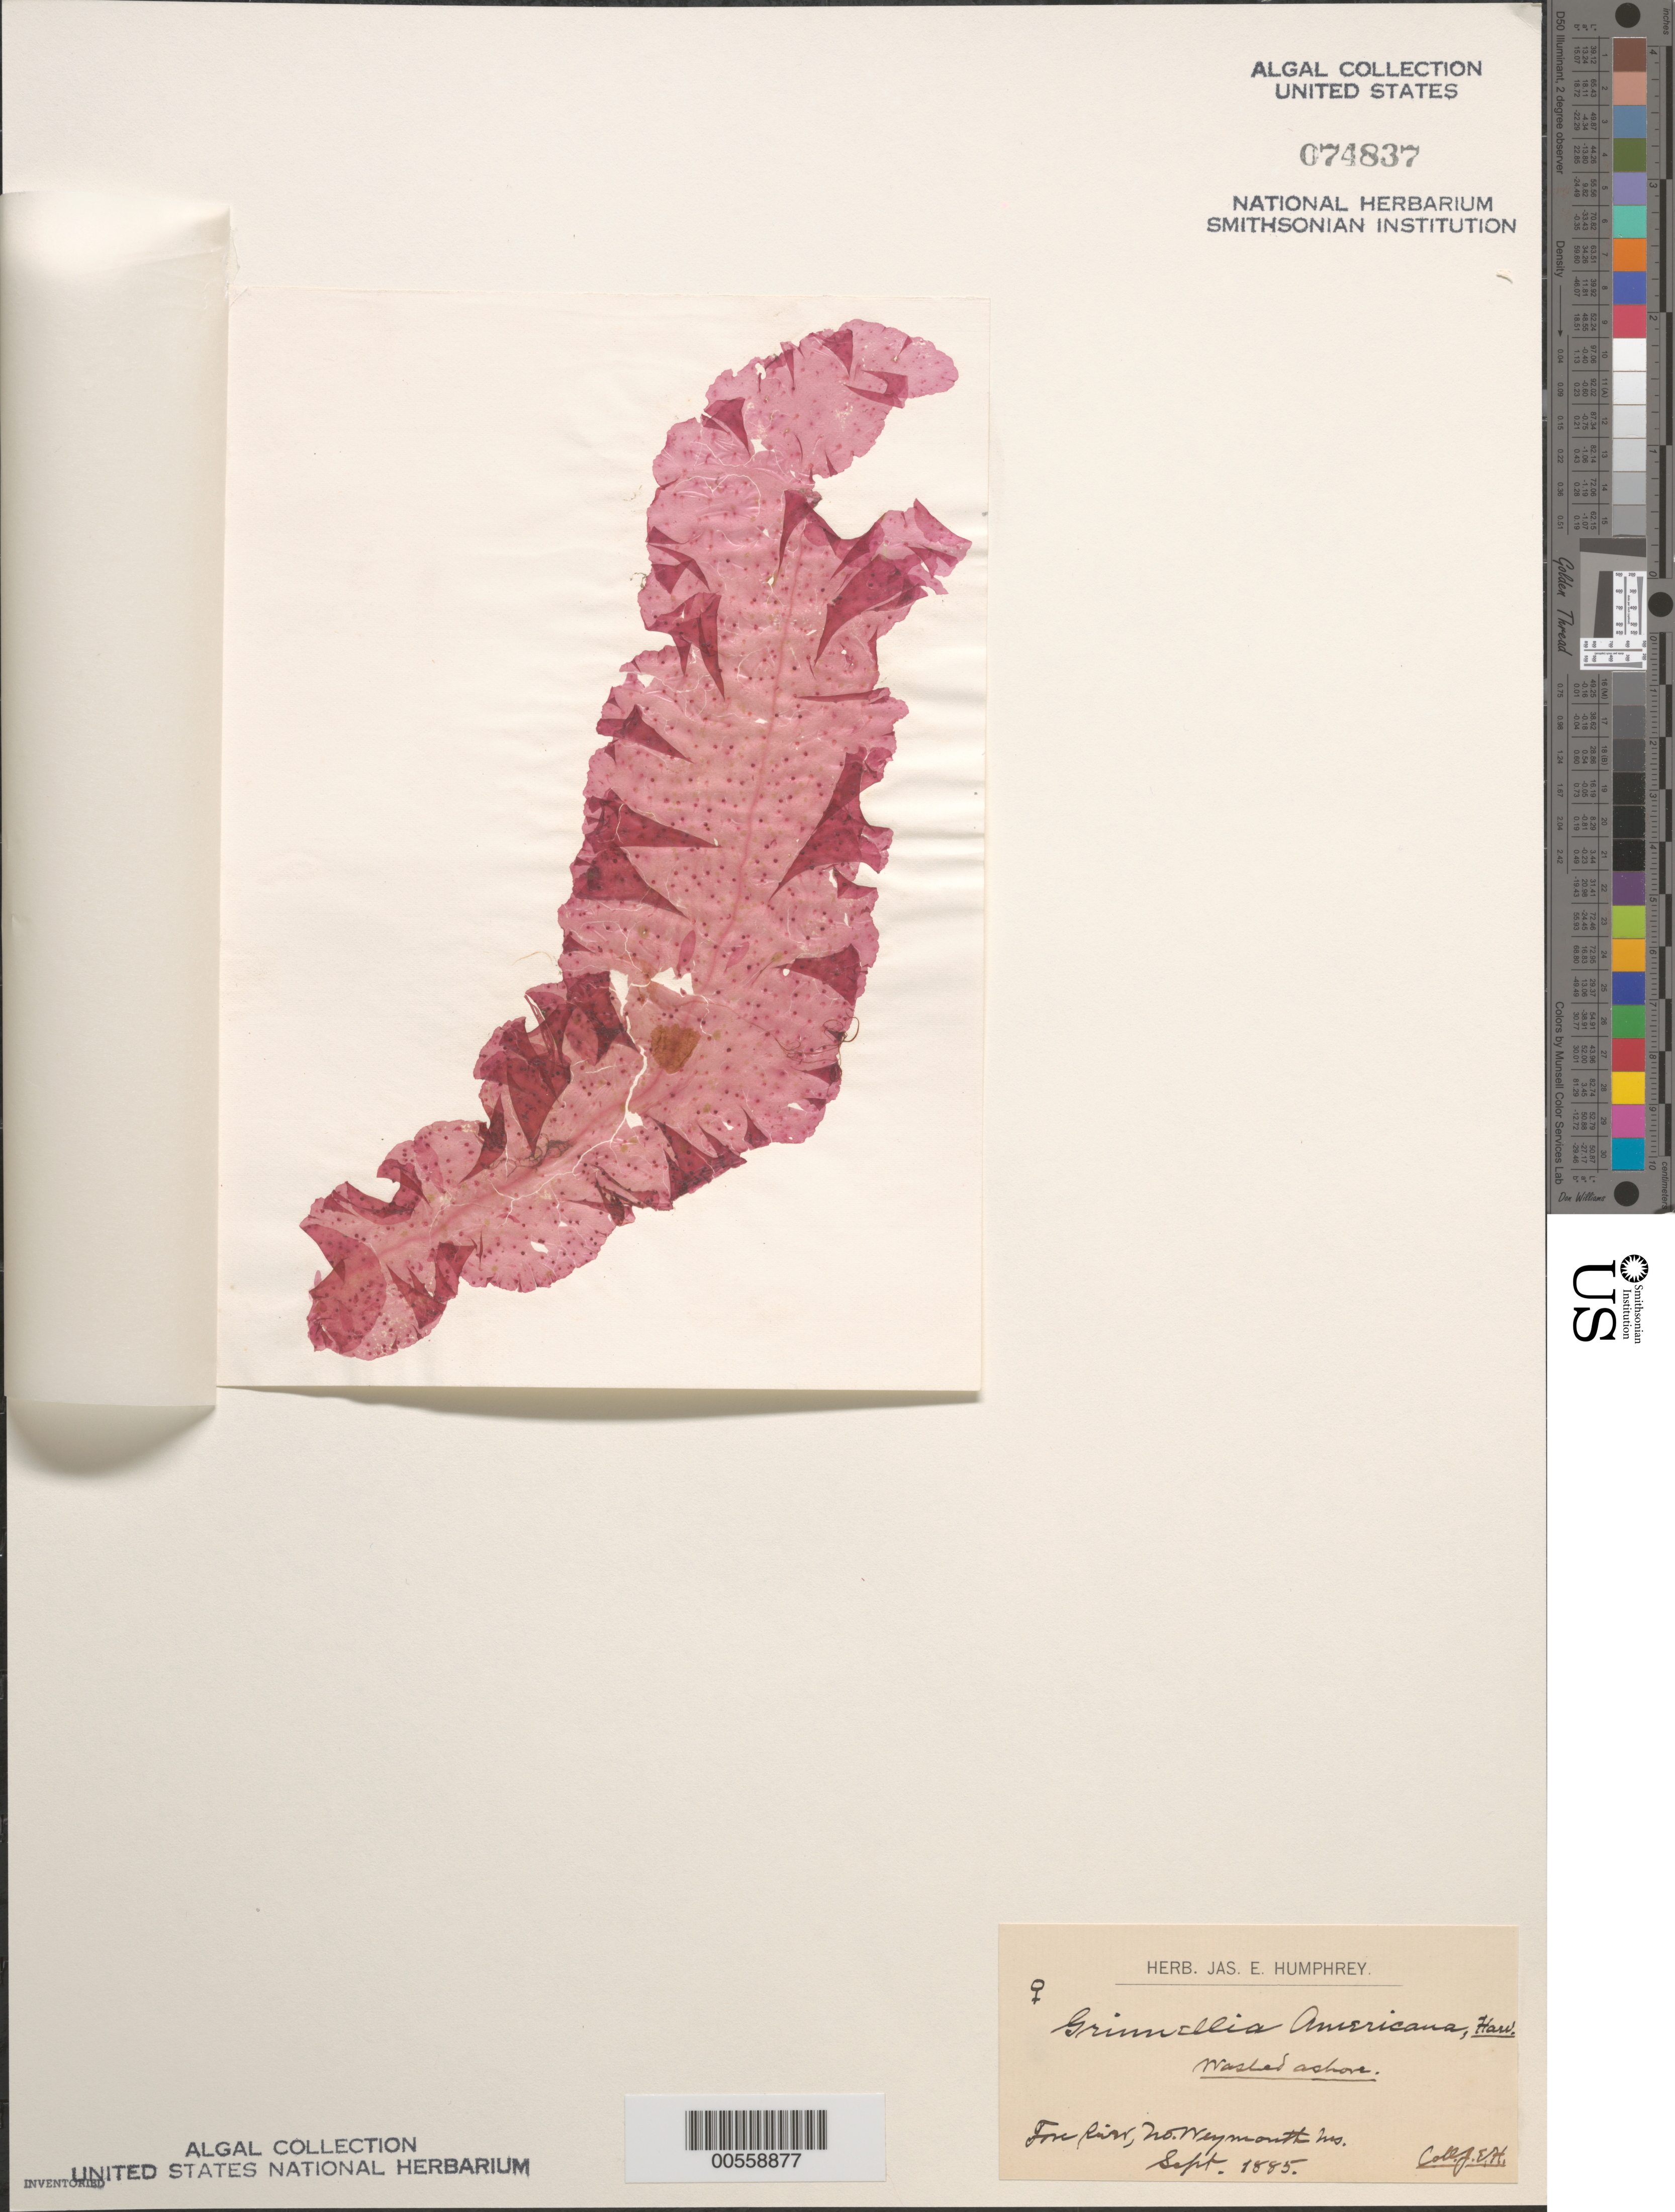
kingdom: Plantae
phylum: Rhodophyta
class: Florideophyceae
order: Ceramiales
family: Delesseriaceae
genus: Grinnellia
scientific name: Grinnellia americana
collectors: J. Humphrey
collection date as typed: Sep 1885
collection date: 1885-09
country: United States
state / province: Massachusetts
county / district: Norfolk County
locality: Fore River, North Weymouth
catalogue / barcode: US 74837